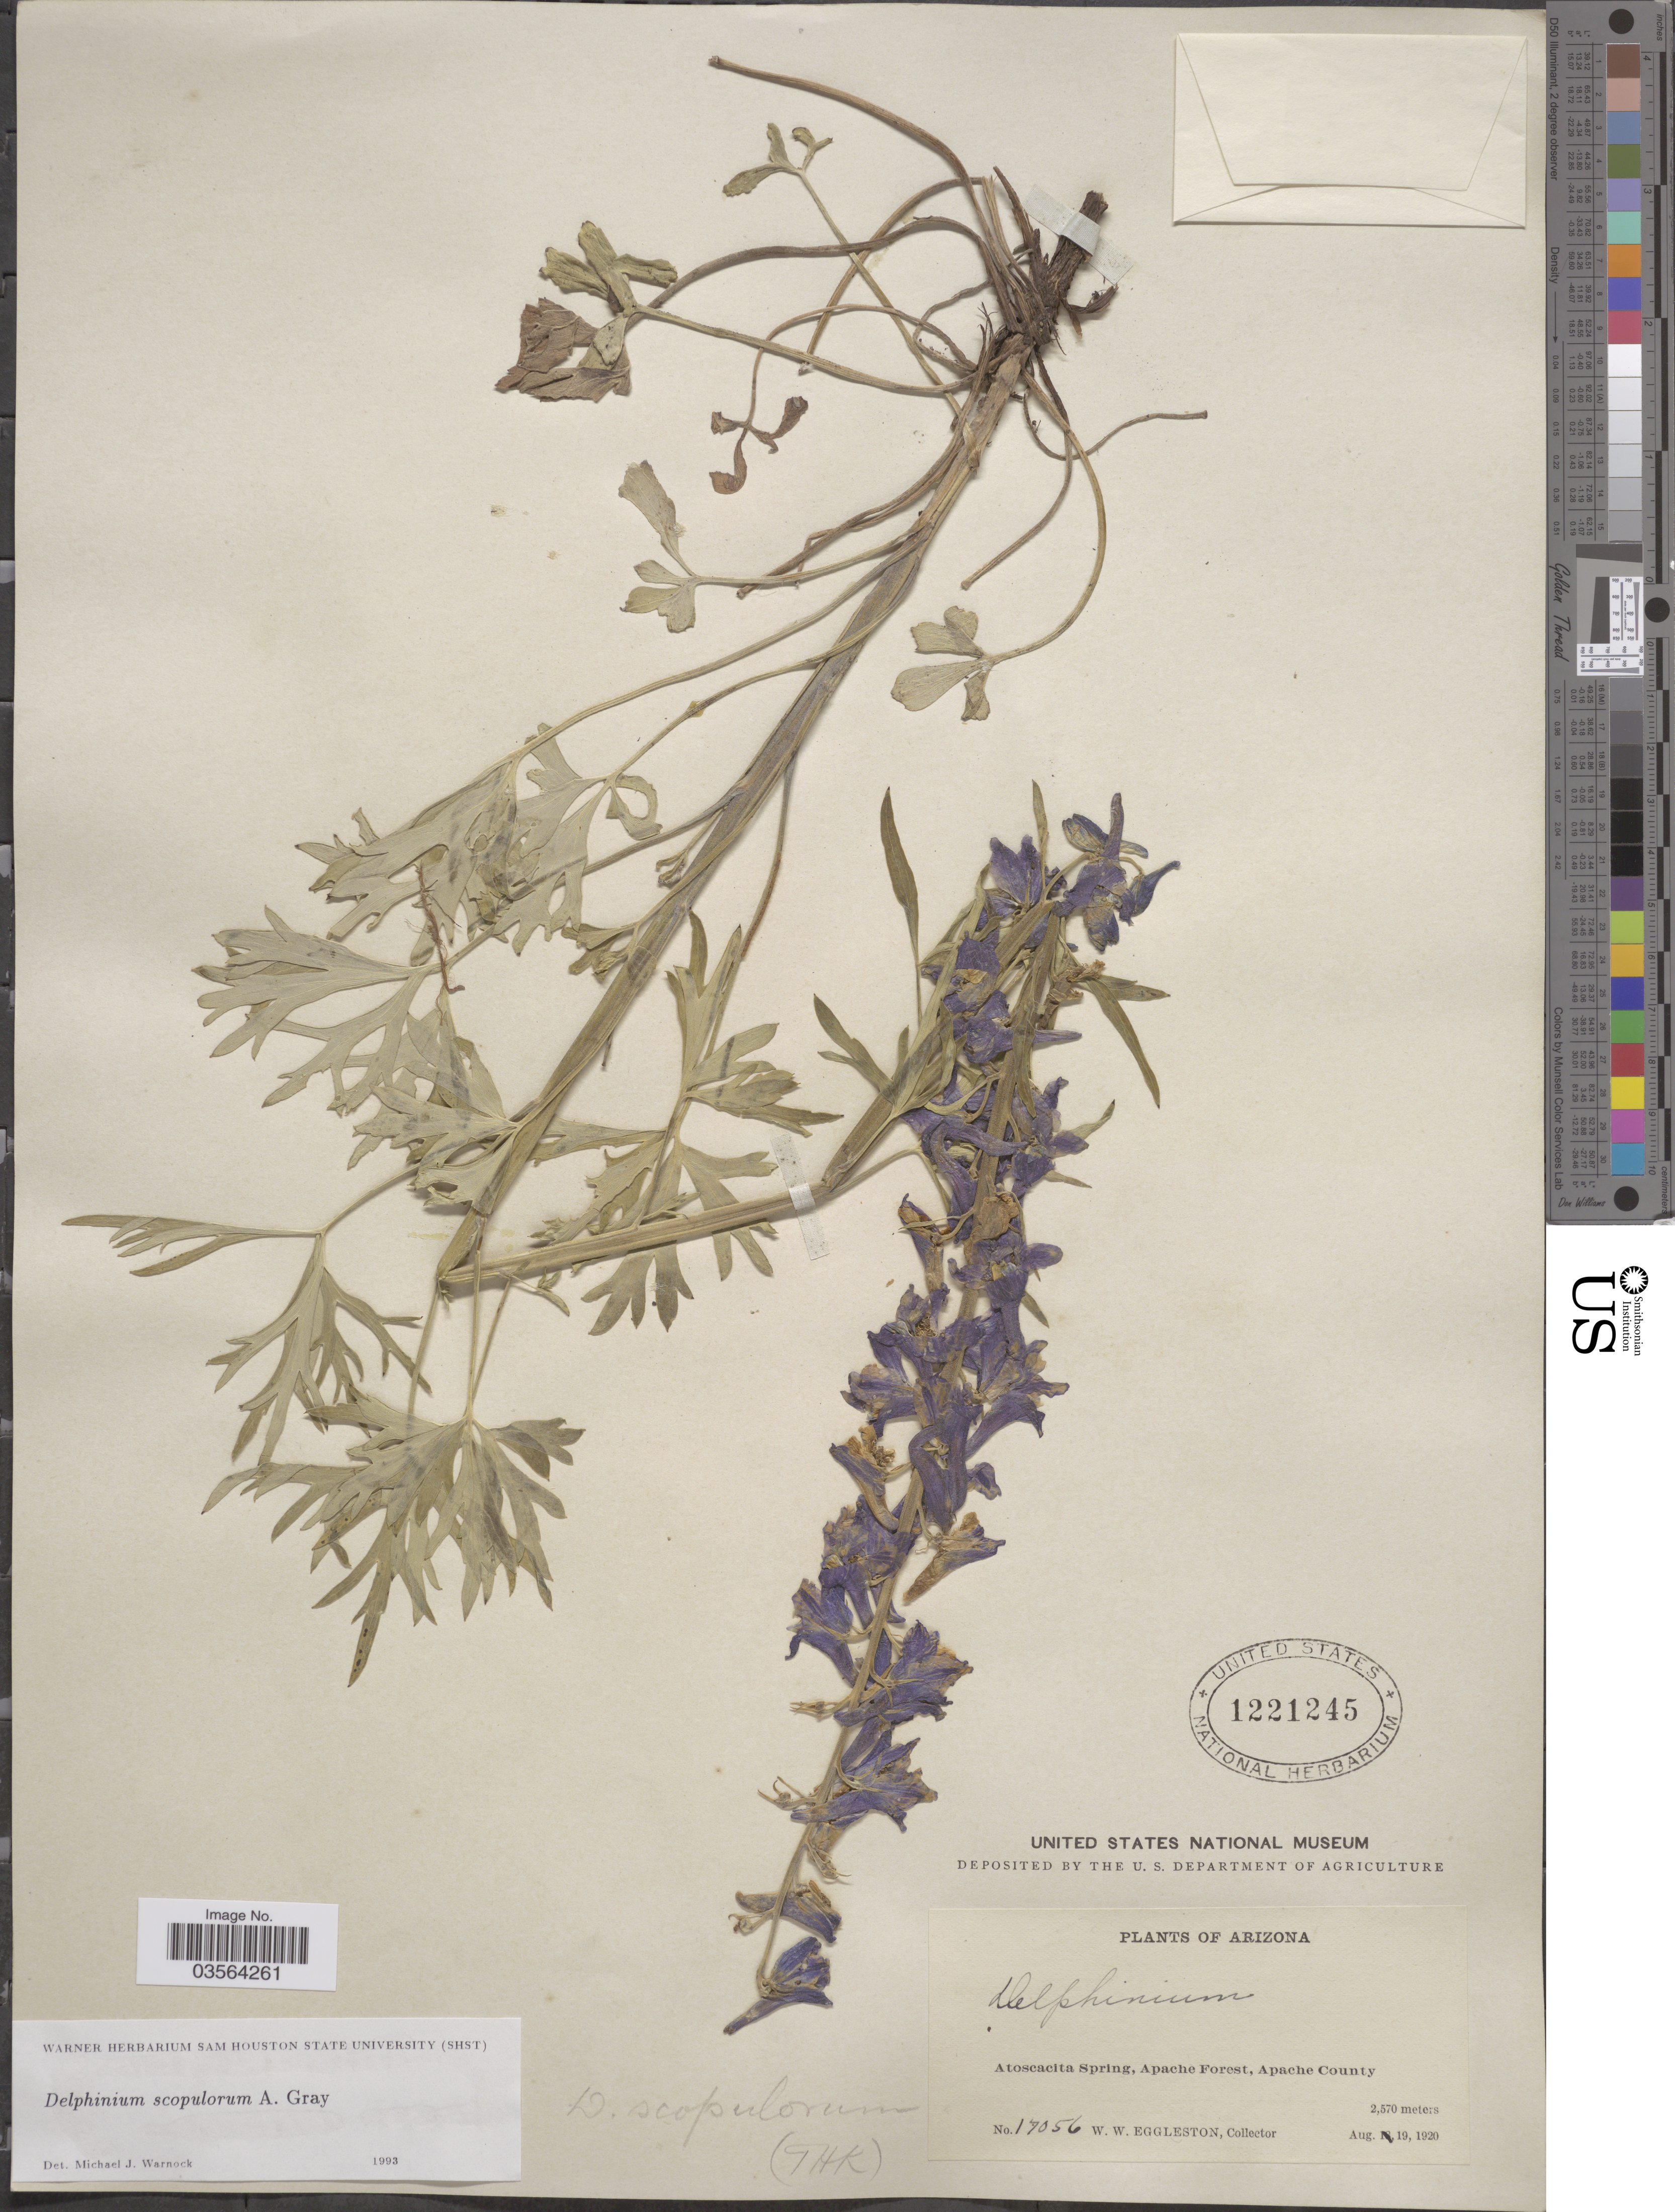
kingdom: Plantae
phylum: Tracheophyta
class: Magnoliopsida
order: Ranunculales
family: Ranunculaceae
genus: Delphinium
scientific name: Delphinium scopulorum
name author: A. Gray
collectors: W. W. Eggleston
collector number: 17056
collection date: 1920-08-19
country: United States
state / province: Arizona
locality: Atoscacita Spring, Apache Forest, Apache County.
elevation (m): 2570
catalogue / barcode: US 1221245